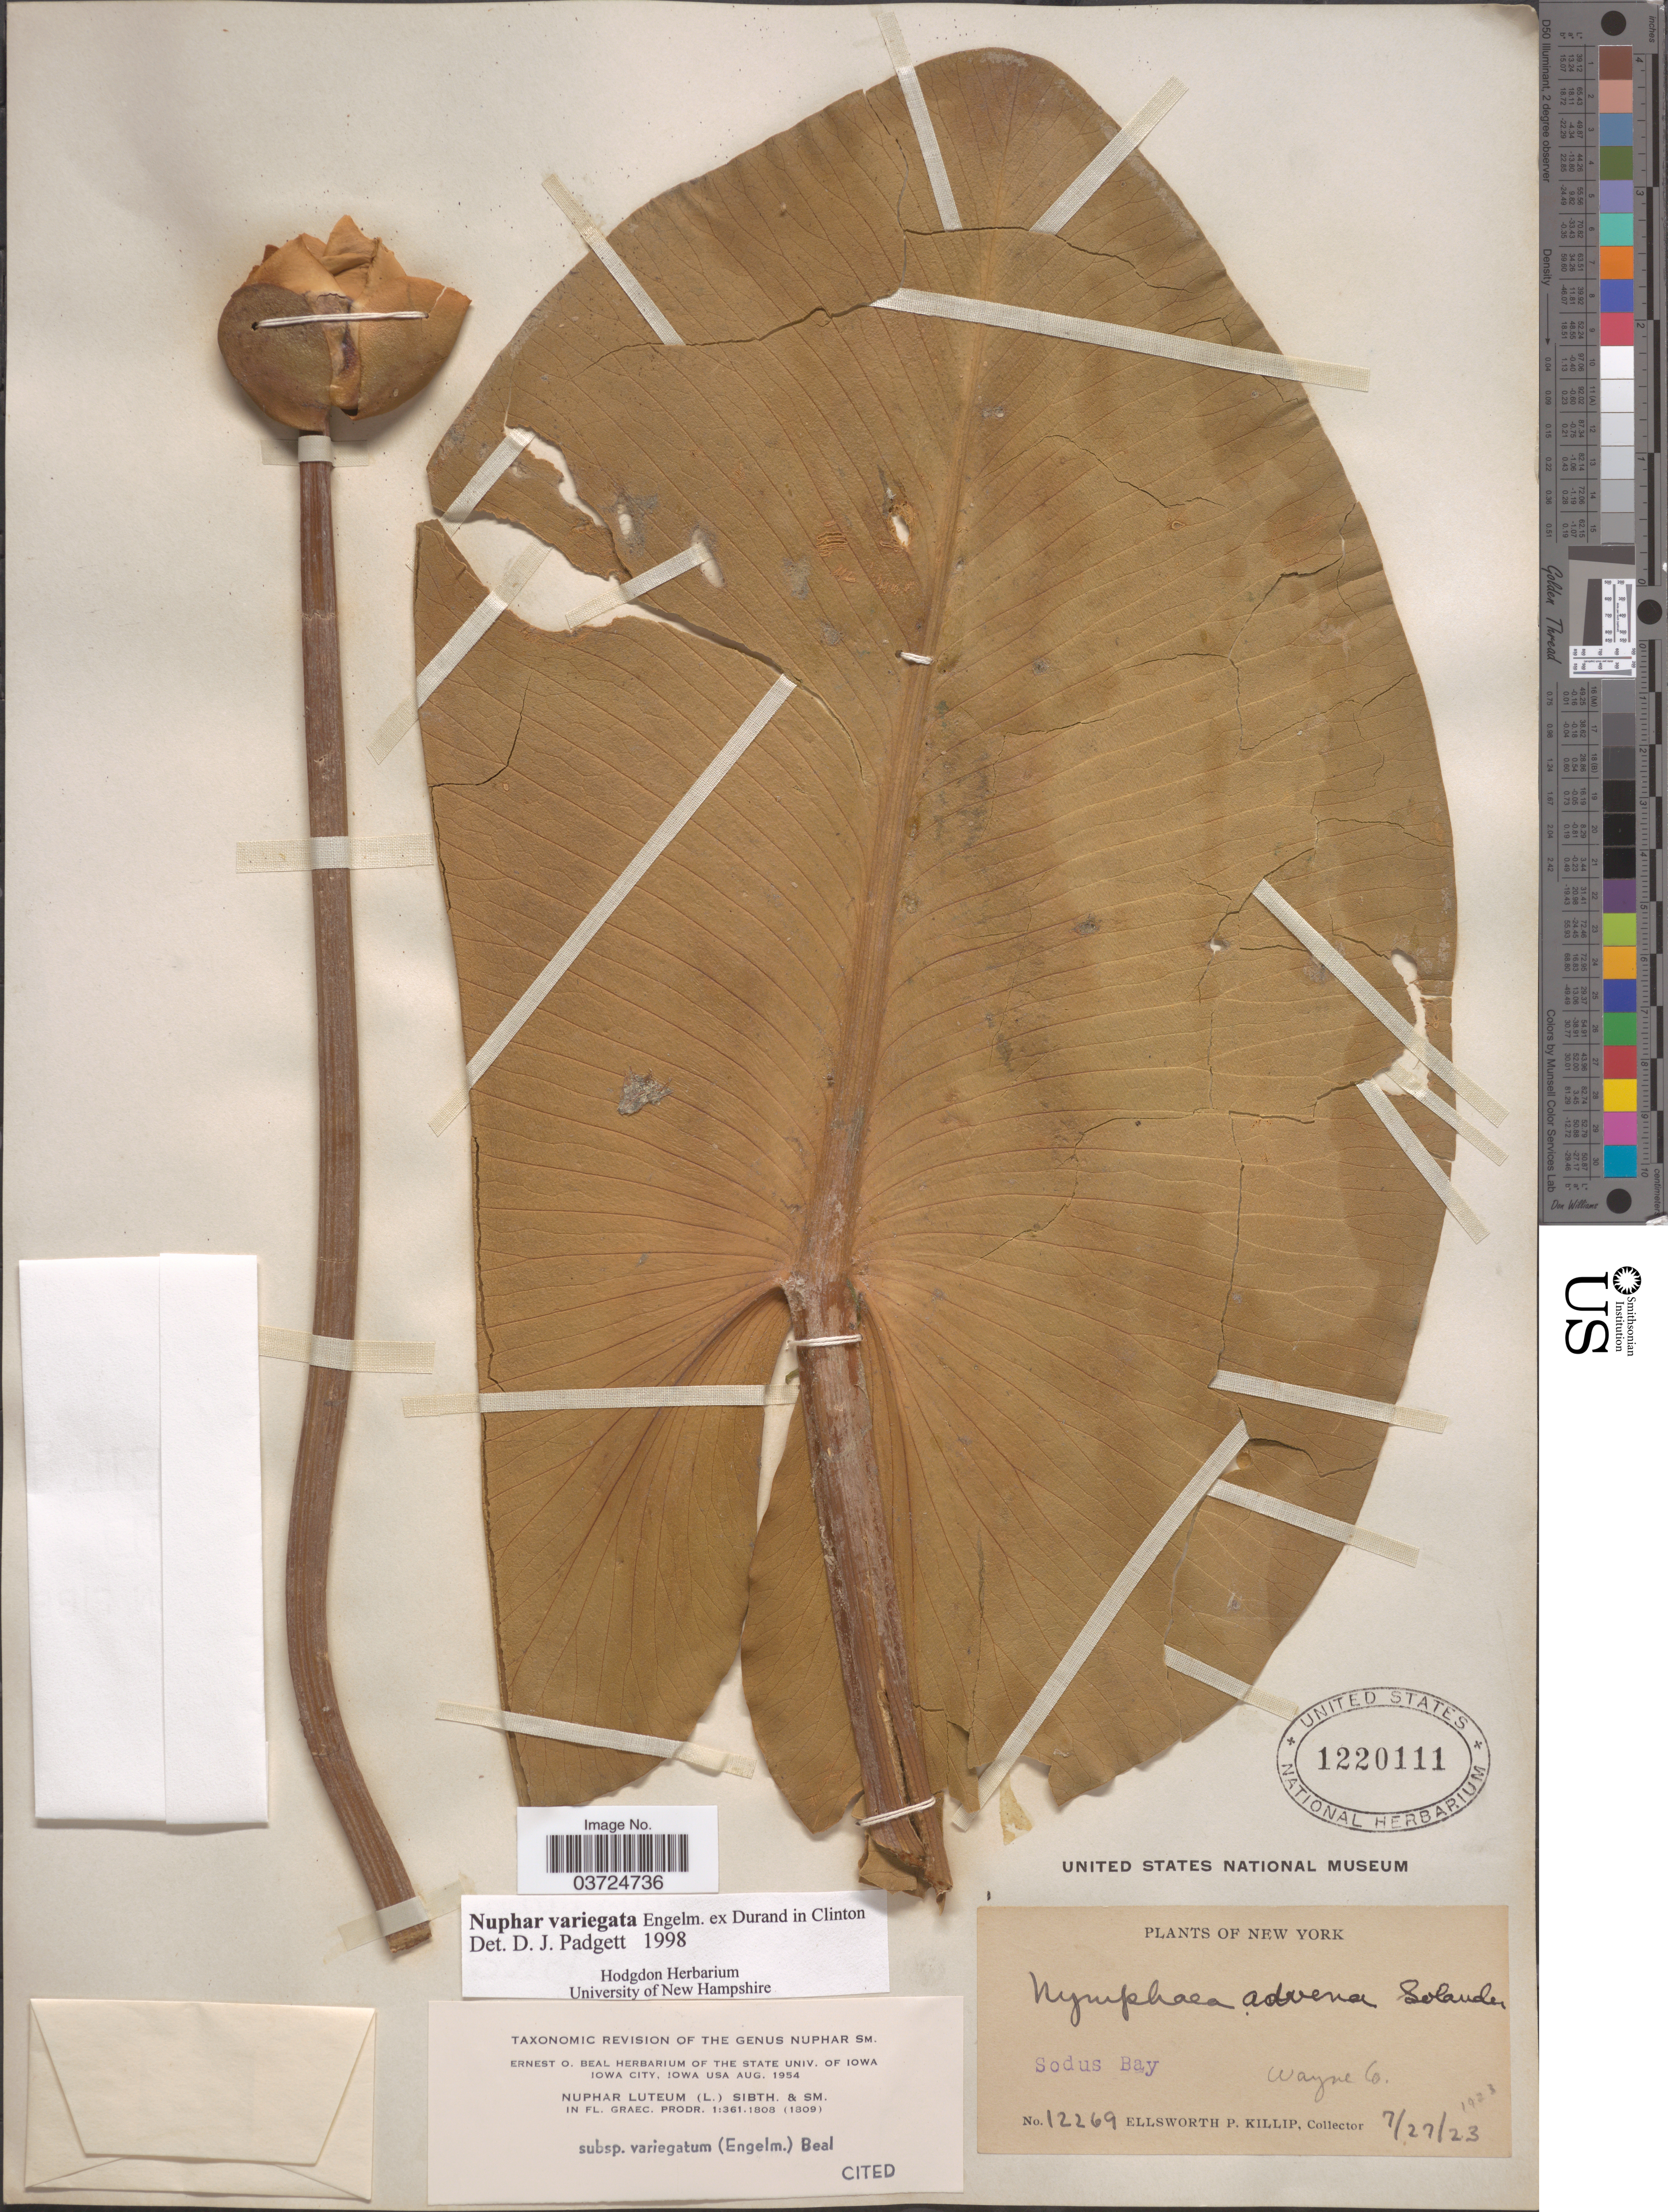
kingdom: Plantae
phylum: Tracheophyta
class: Magnoliopsida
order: Nymphaeales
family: Nymphaeaceae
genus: Nuphar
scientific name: Nuphar variegata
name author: Engelm. ex Durand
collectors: E. P. Killip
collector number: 12269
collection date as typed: Transcribed d/m/y: 27/7/23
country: United States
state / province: New York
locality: Sodus Bay. Wayne Co.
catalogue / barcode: US 1220111